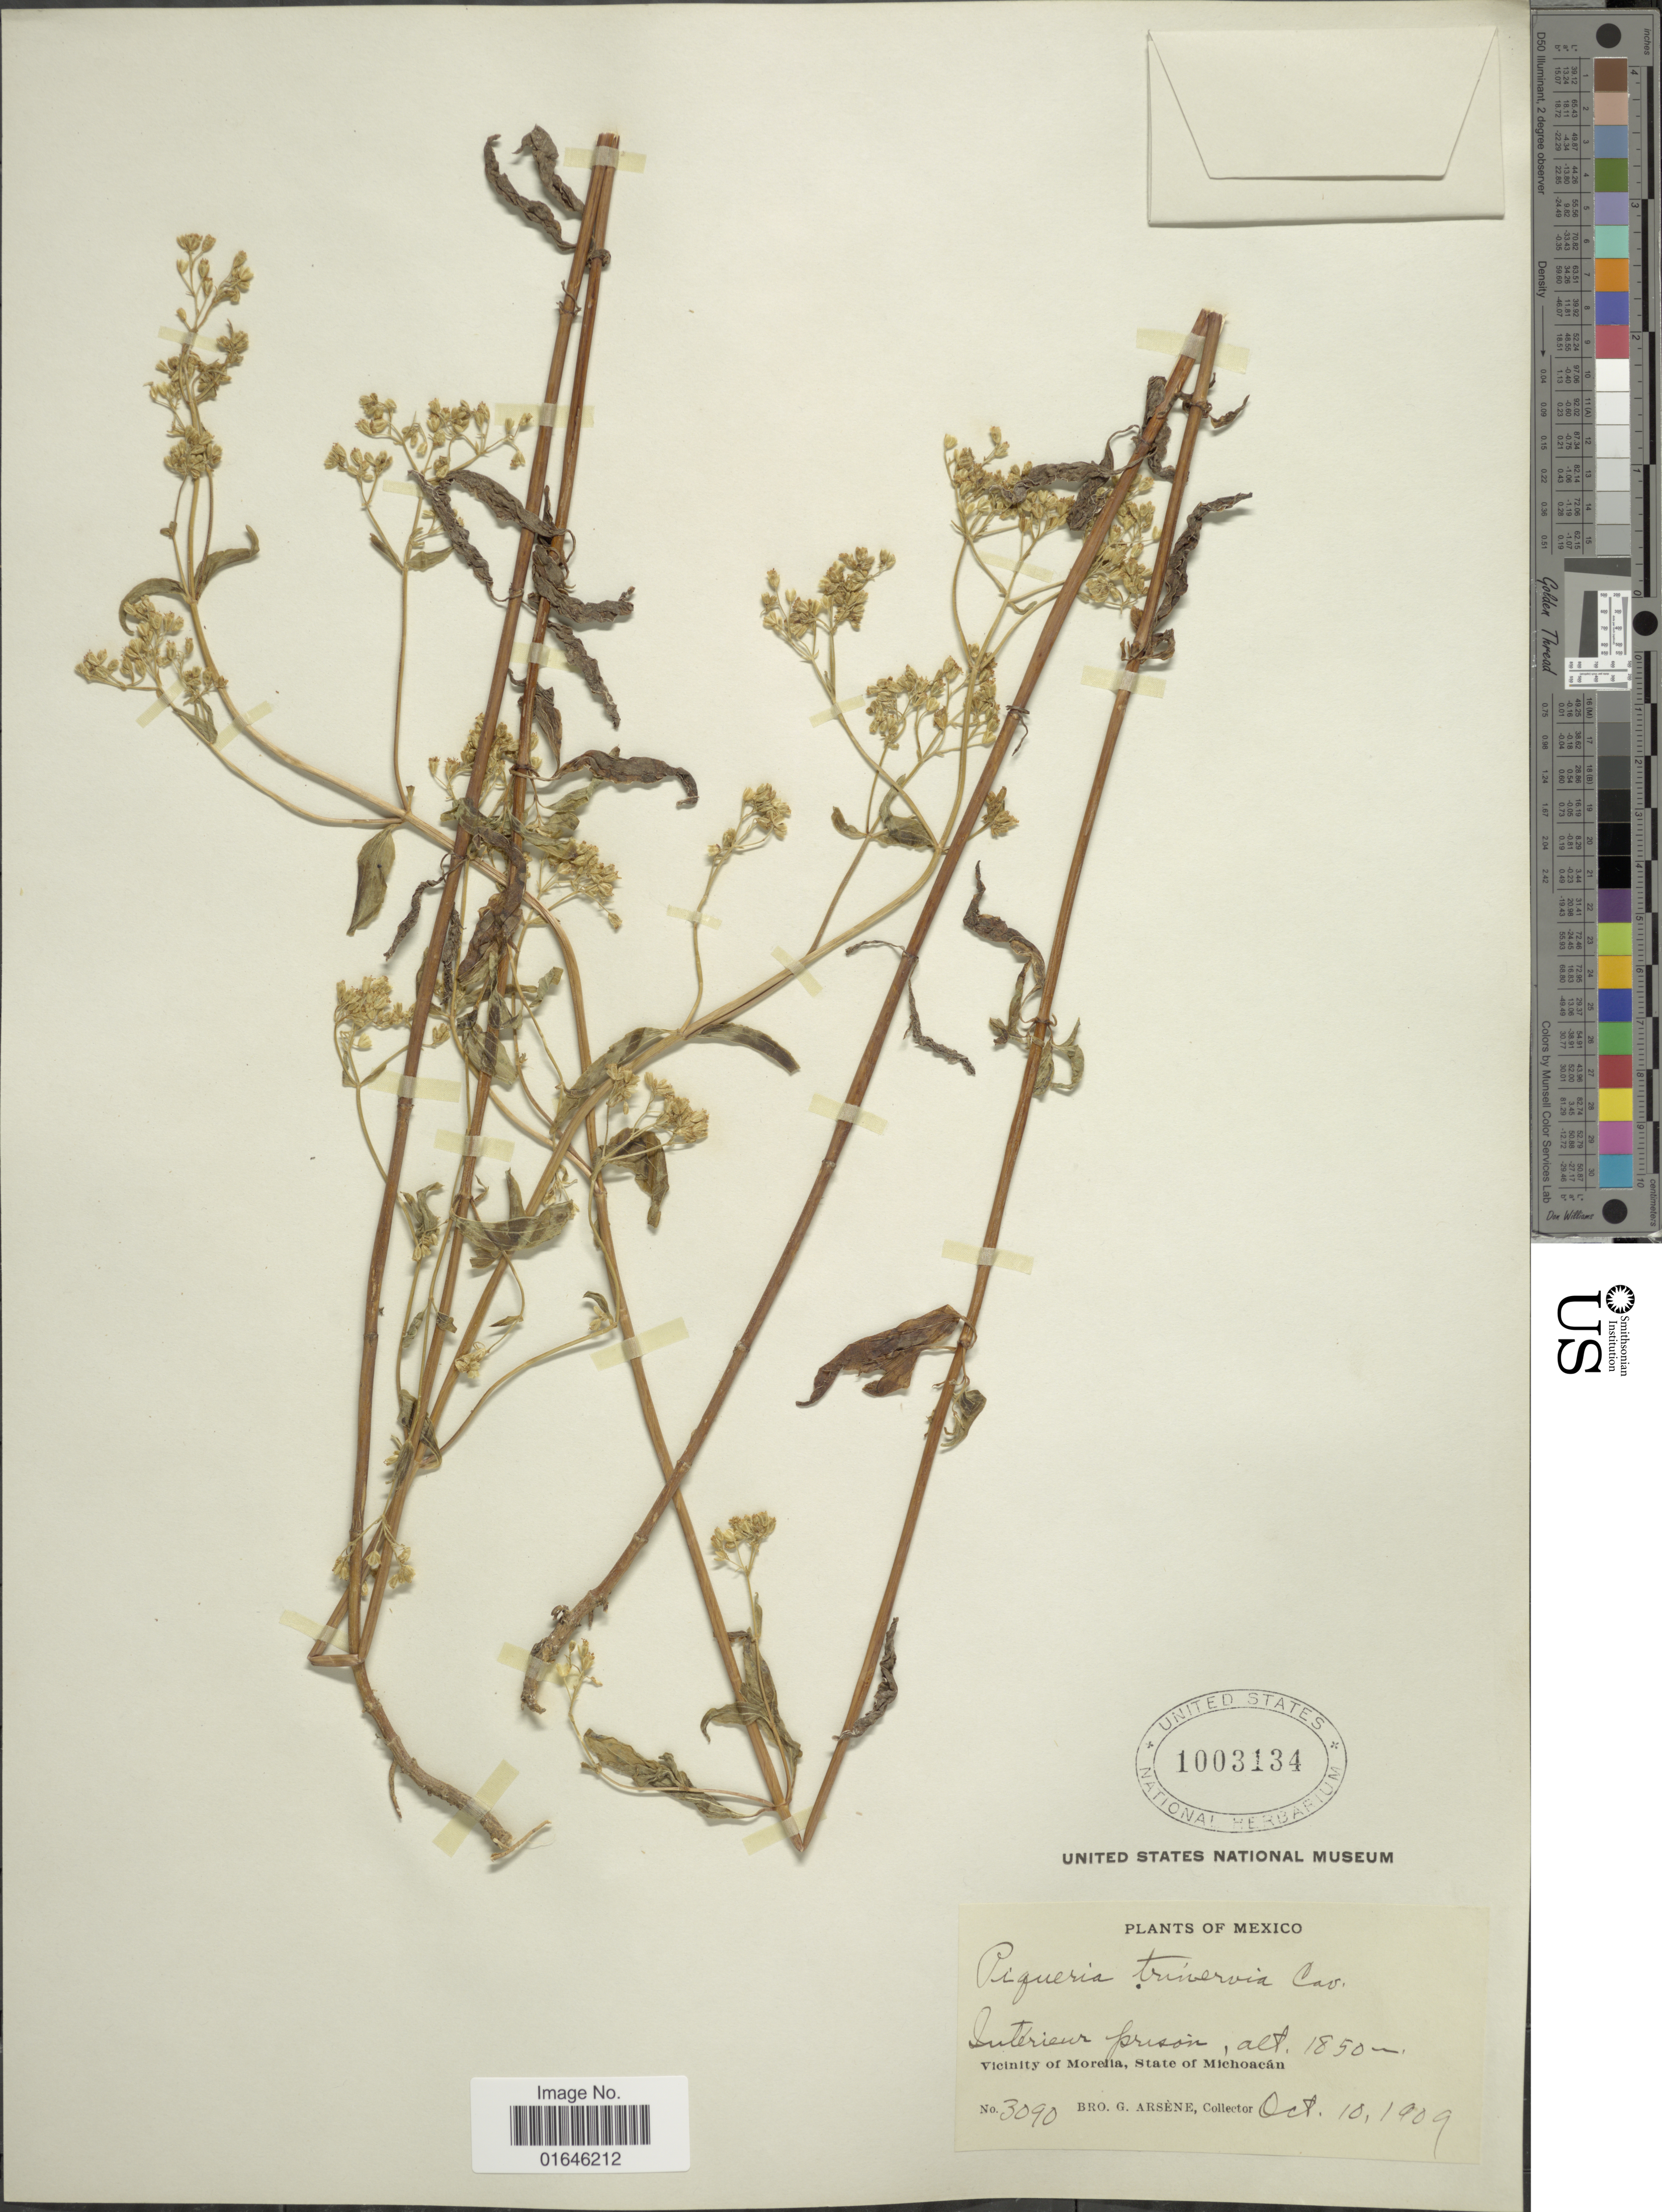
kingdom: Plantae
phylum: Tracheophyta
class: Magnoliopsida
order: Asterales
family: Asteraceae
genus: Piqueria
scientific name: Piqueria trinervia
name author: Cav.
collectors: Bro. G. Arsène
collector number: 3090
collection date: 1909-10-10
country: Mexico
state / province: Michoacán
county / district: Morelia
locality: Interior prison, Vicinity of Morelia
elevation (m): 1850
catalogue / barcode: US 1003134